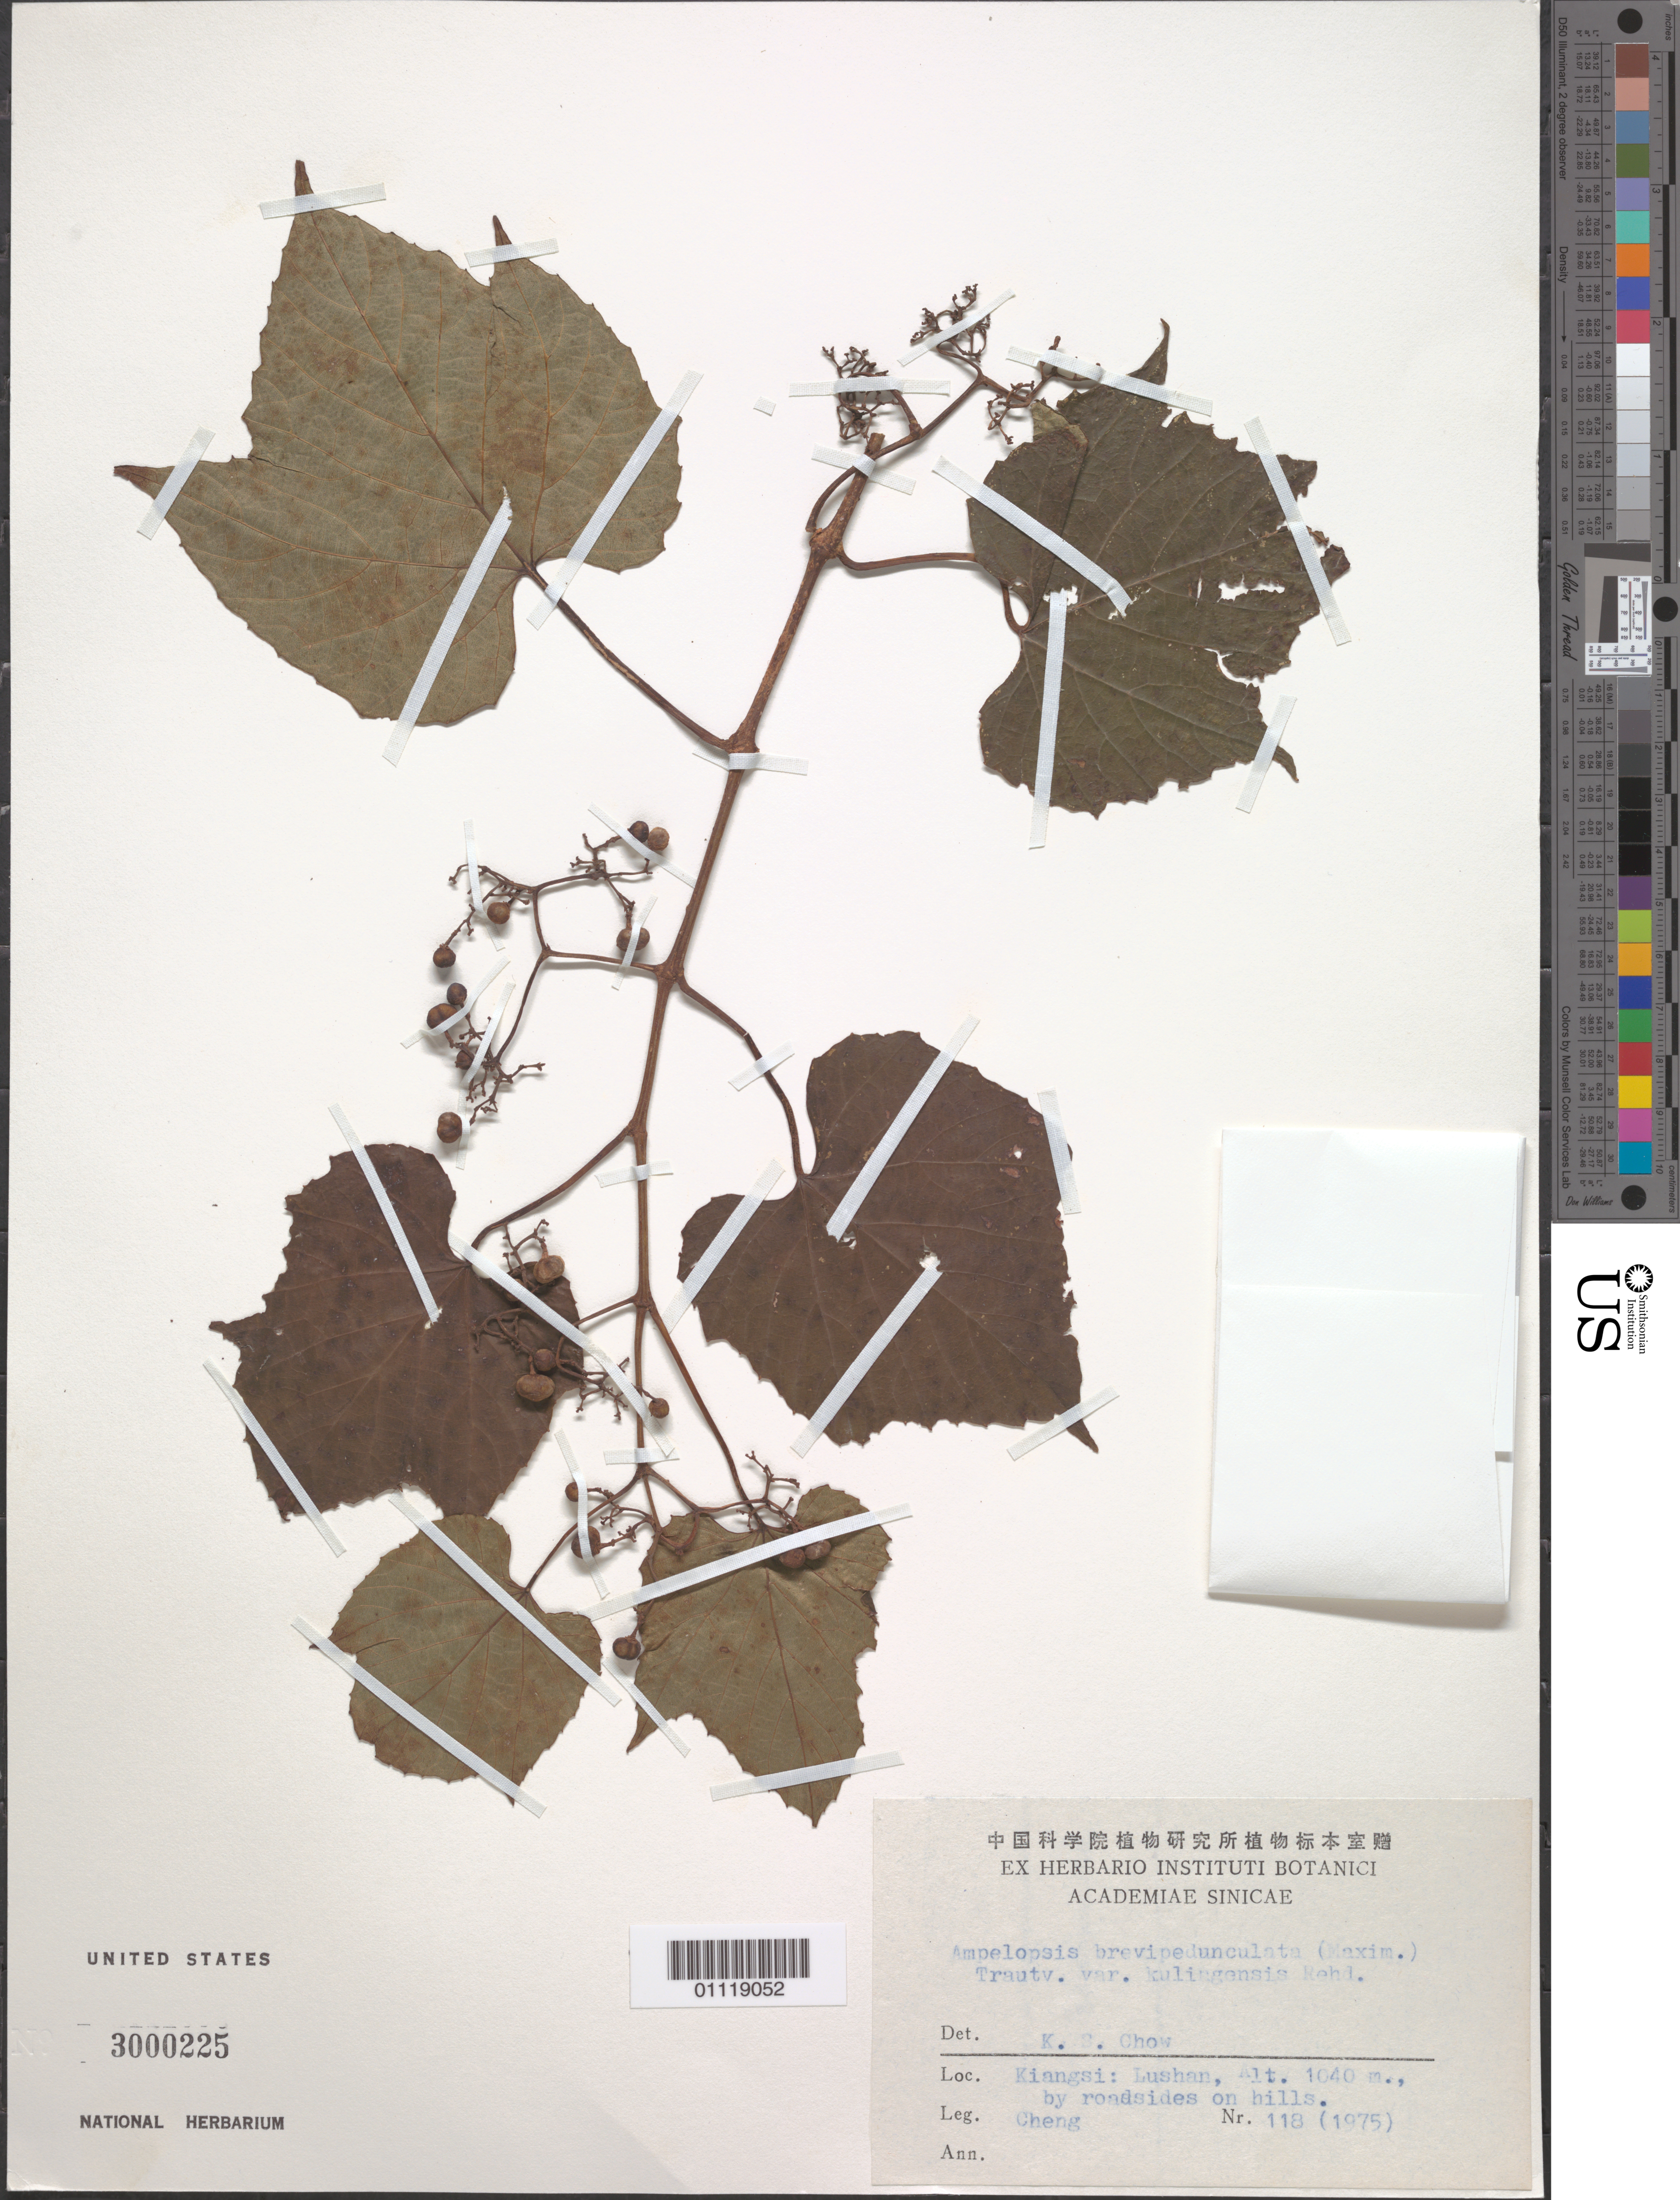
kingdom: Plantae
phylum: Tracheophyta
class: Magnoliopsida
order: Vitales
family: Vitaceae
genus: Ampelopsis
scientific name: Ampelopsis brevipedunculata var. kulingensis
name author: Rehder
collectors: W. C. Cheng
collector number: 118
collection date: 1975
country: China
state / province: Jiangxi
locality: Lushan.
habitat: By roadsides on hills.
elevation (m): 1040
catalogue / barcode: US 3000225